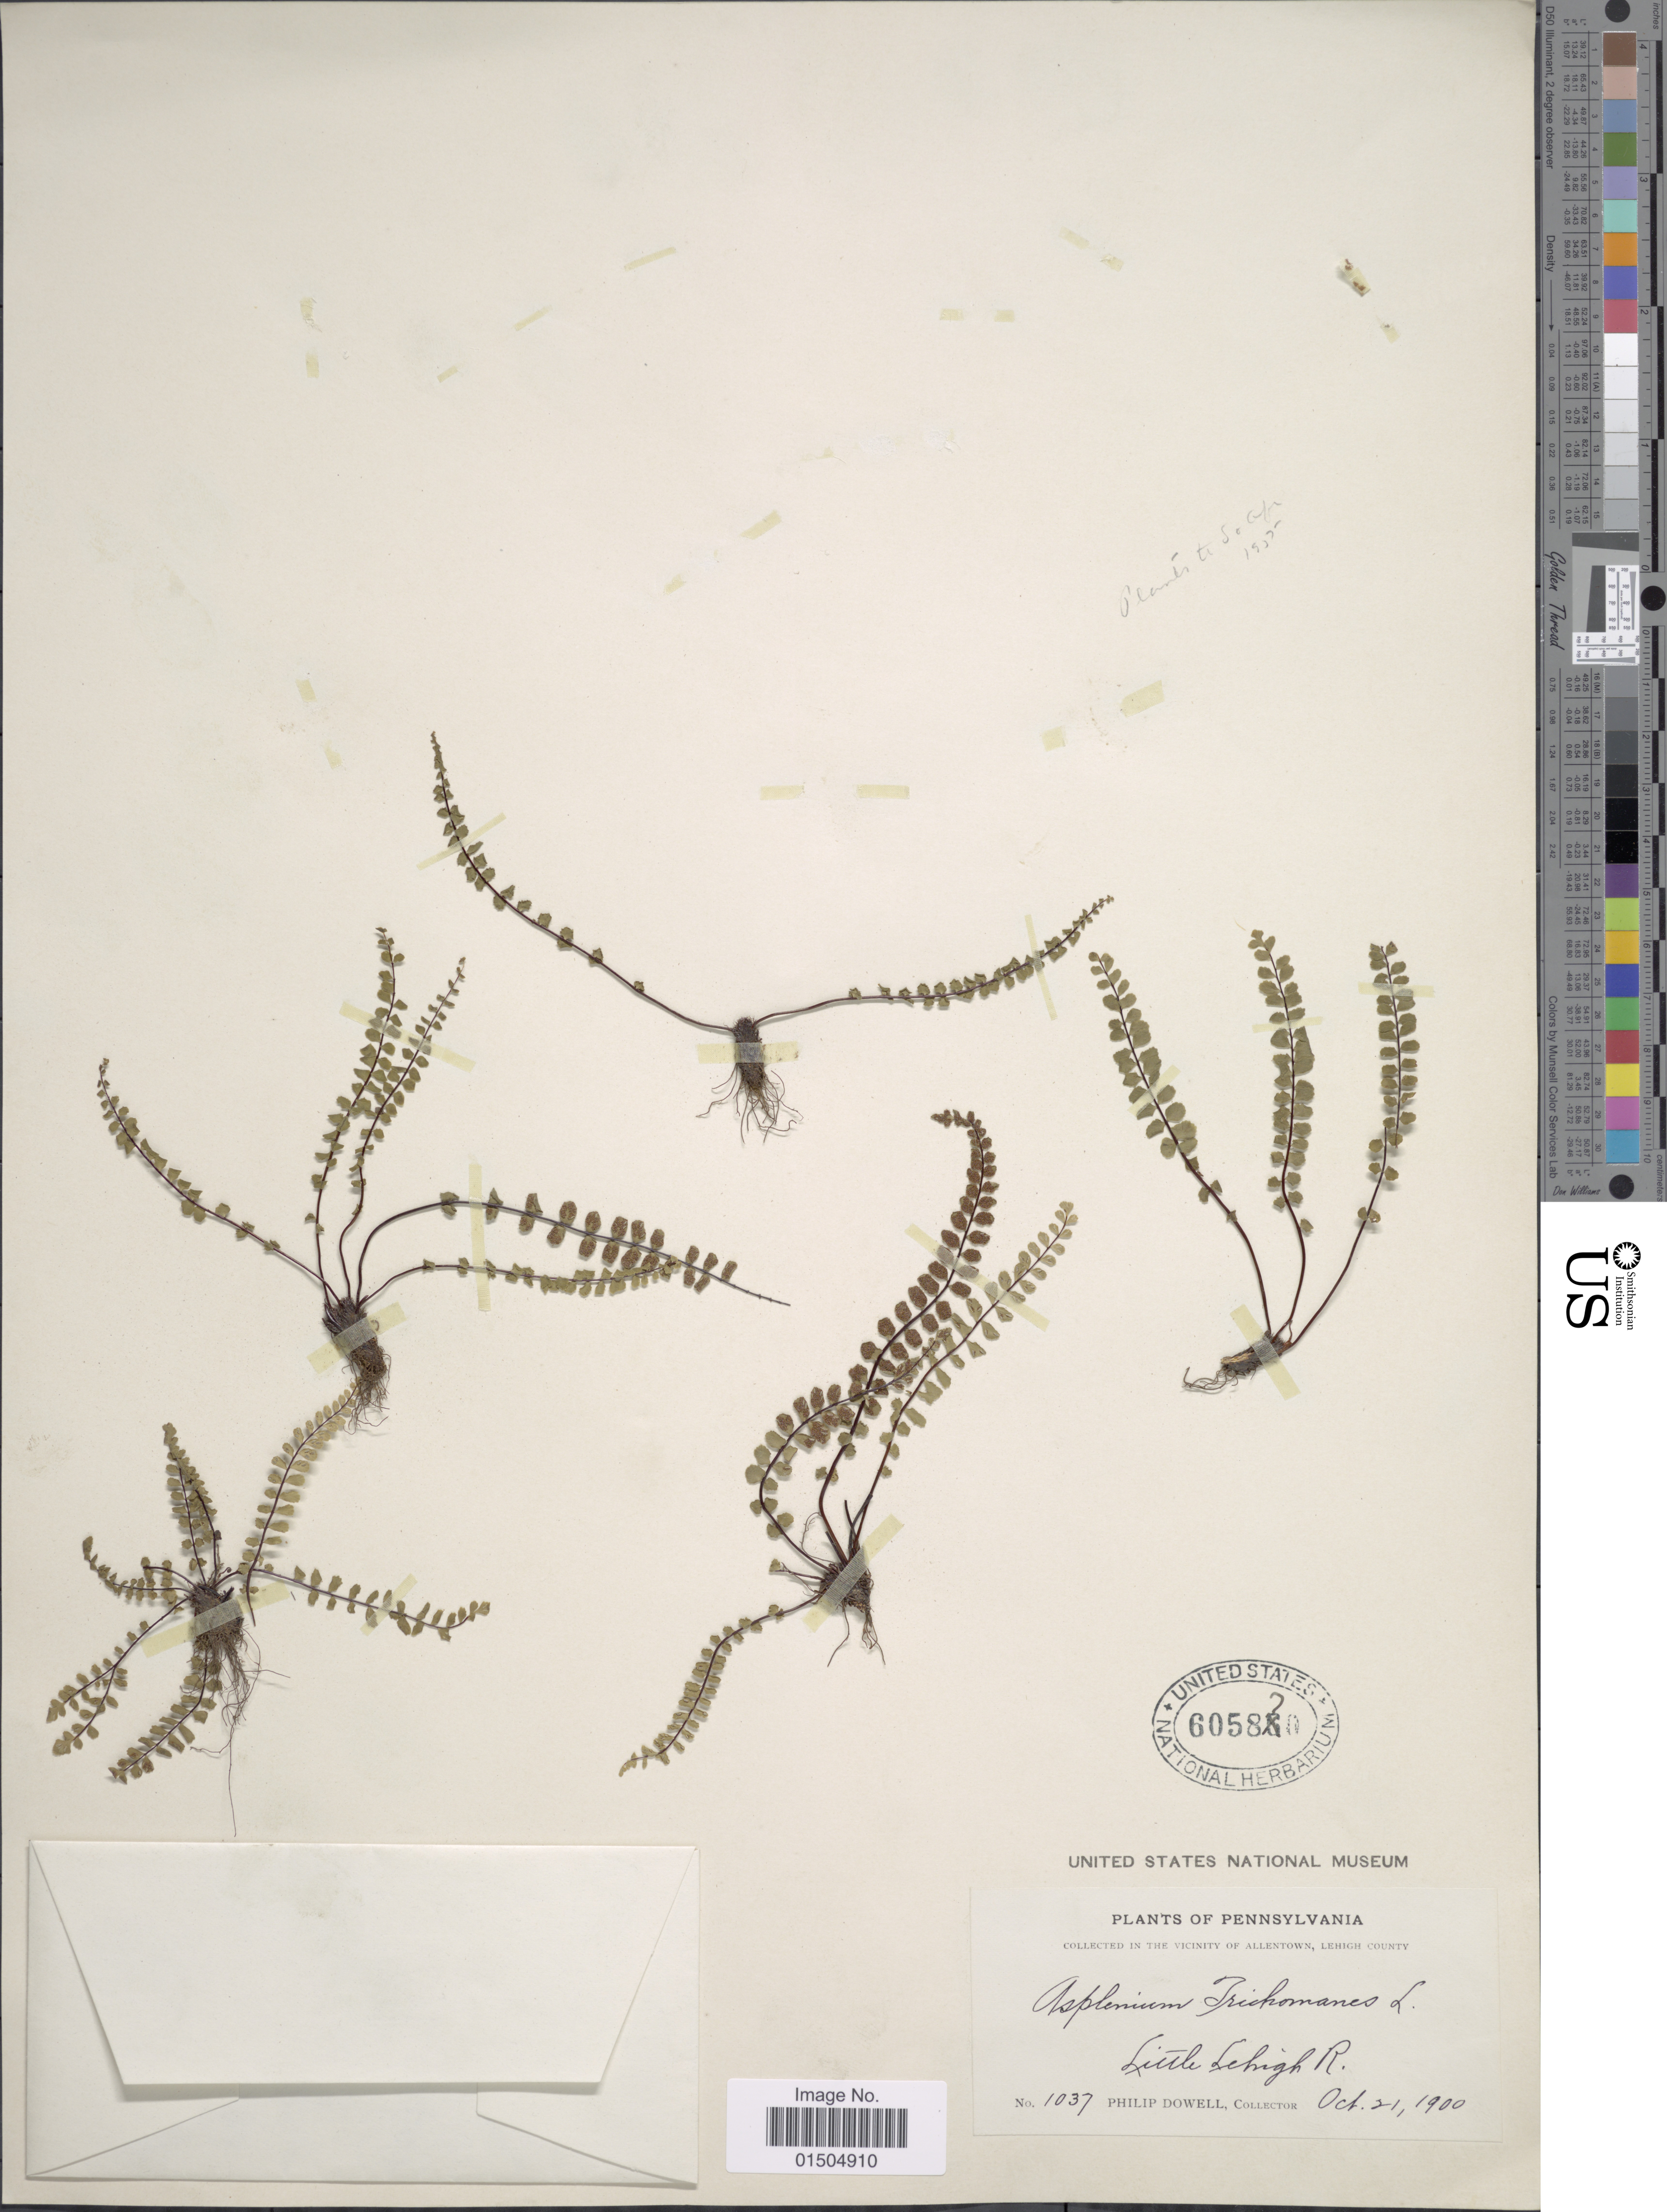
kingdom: Plantae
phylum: Tracheophyta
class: Polypodiopsida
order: Polypodiales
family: Aspleniaceae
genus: Asplenium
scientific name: Asplenium trichomanes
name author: L.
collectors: P. Dowell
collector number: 1037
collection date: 1900-10-21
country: United States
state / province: Pennsylvania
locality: In the Vicinity of Allentown, Lehigh County. Little Lehigh R.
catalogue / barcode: US 605870